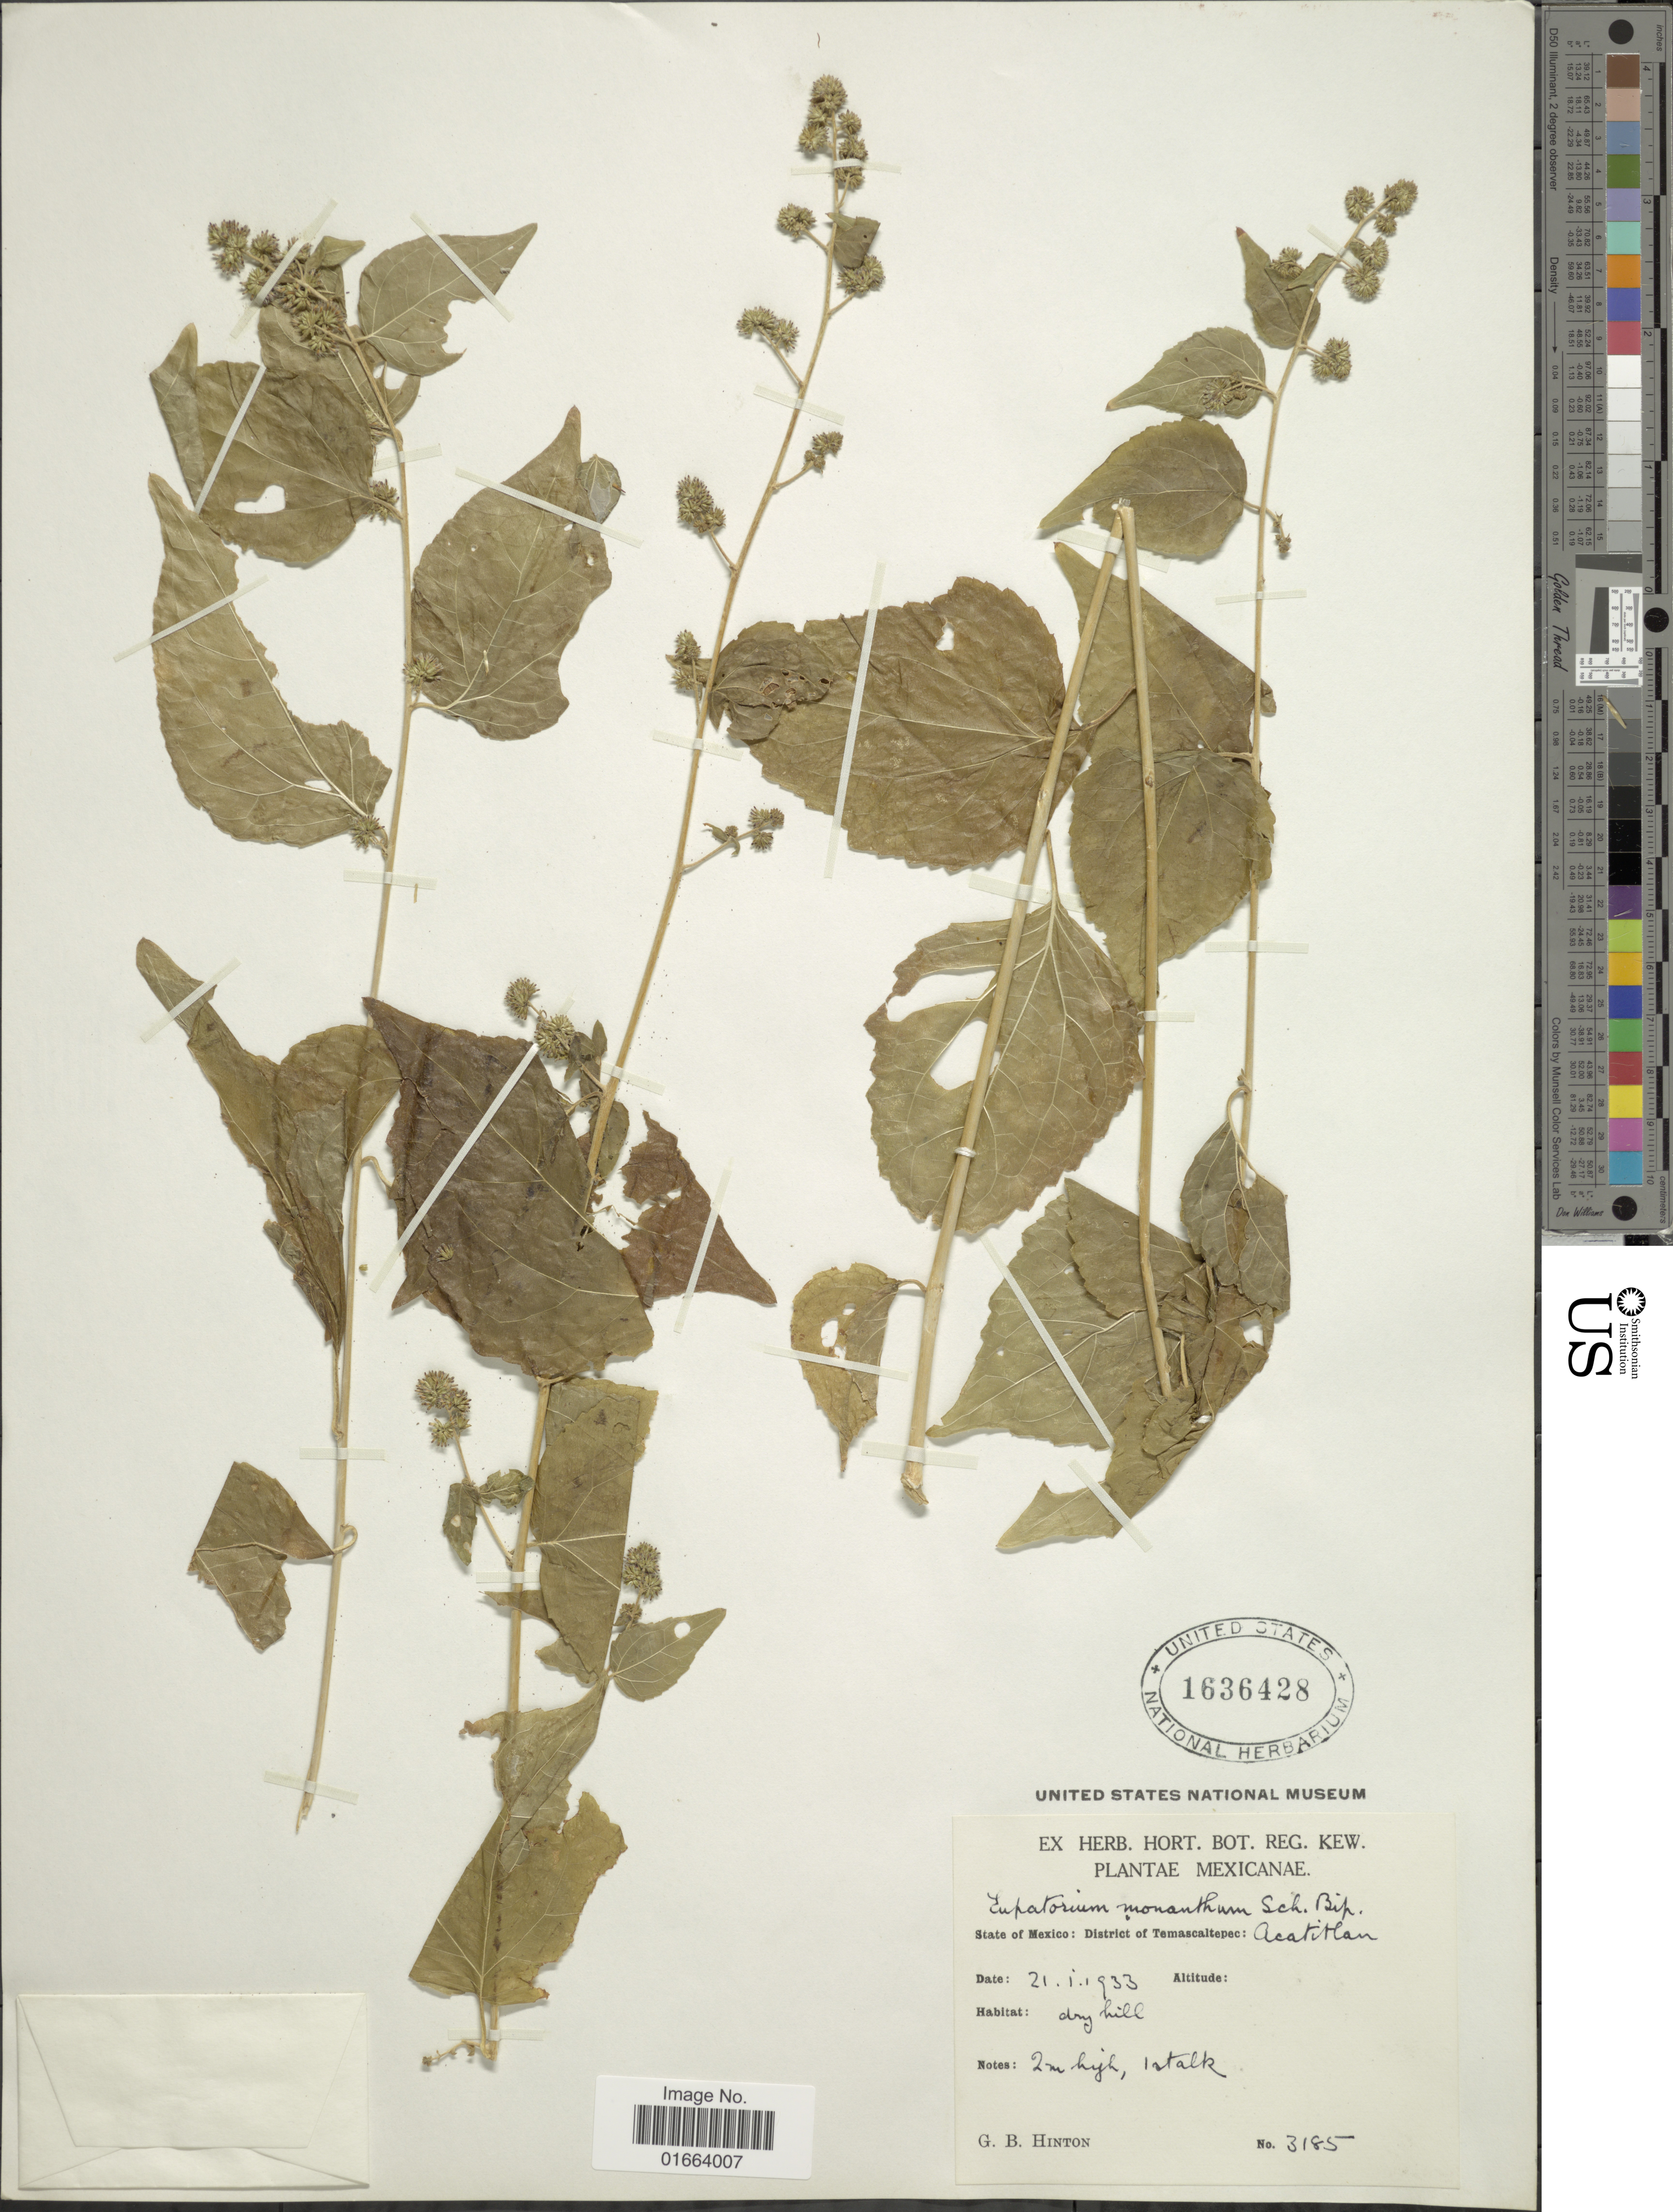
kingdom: Plantae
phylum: Tracheophyta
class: Magnoliopsida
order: Asterales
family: Asteraceae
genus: Neohintonia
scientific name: Neohintonia monantha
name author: (Sch. Bip.) R.M. King & H. Rob.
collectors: G. B. Hinton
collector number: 3185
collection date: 1933-01-21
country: Mexico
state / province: México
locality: District of Temascaltepec. Acatitlan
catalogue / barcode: US 1636428